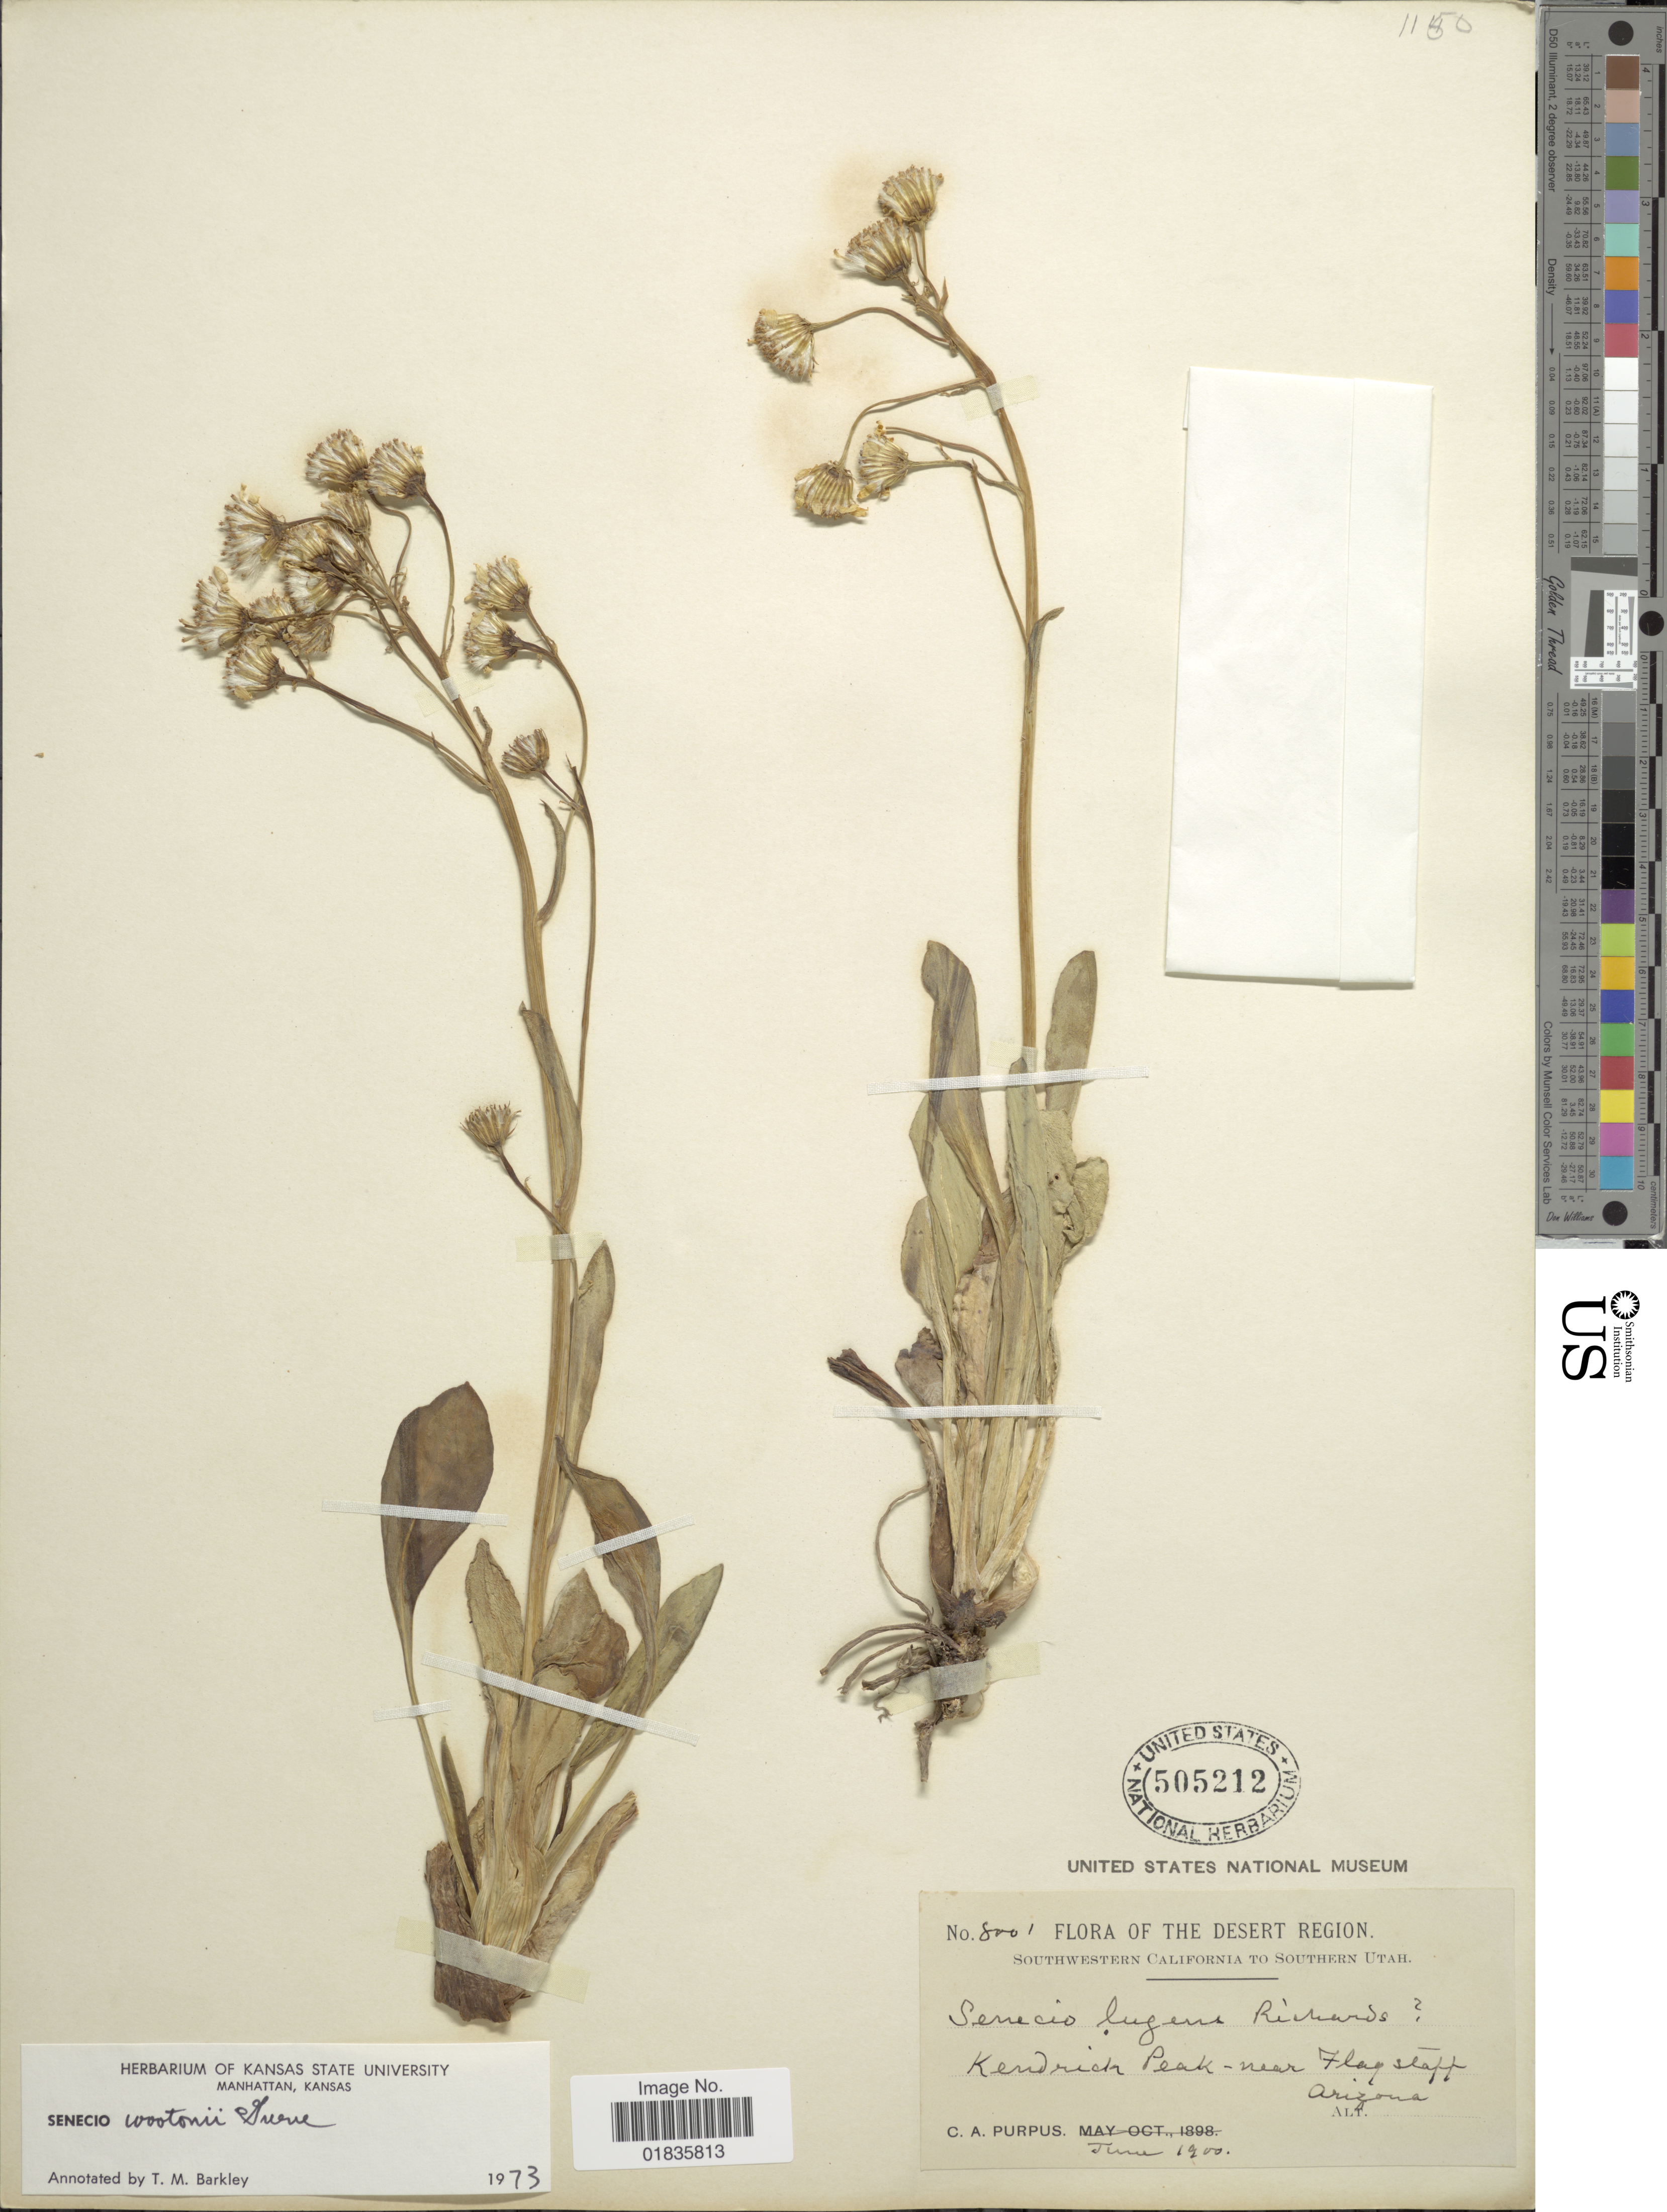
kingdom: Plantae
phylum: Tracheophyta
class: Magnoliopsida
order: Asterales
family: Asteraceae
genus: Senecio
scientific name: Senecio wootonii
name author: Greene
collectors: C. A. Purpus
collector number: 8001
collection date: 1900-06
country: United States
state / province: Arizona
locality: The Desert Region, Southwestern California to Southern Utah, Kendrick Peak - near Flagstaff.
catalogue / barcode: US 505212